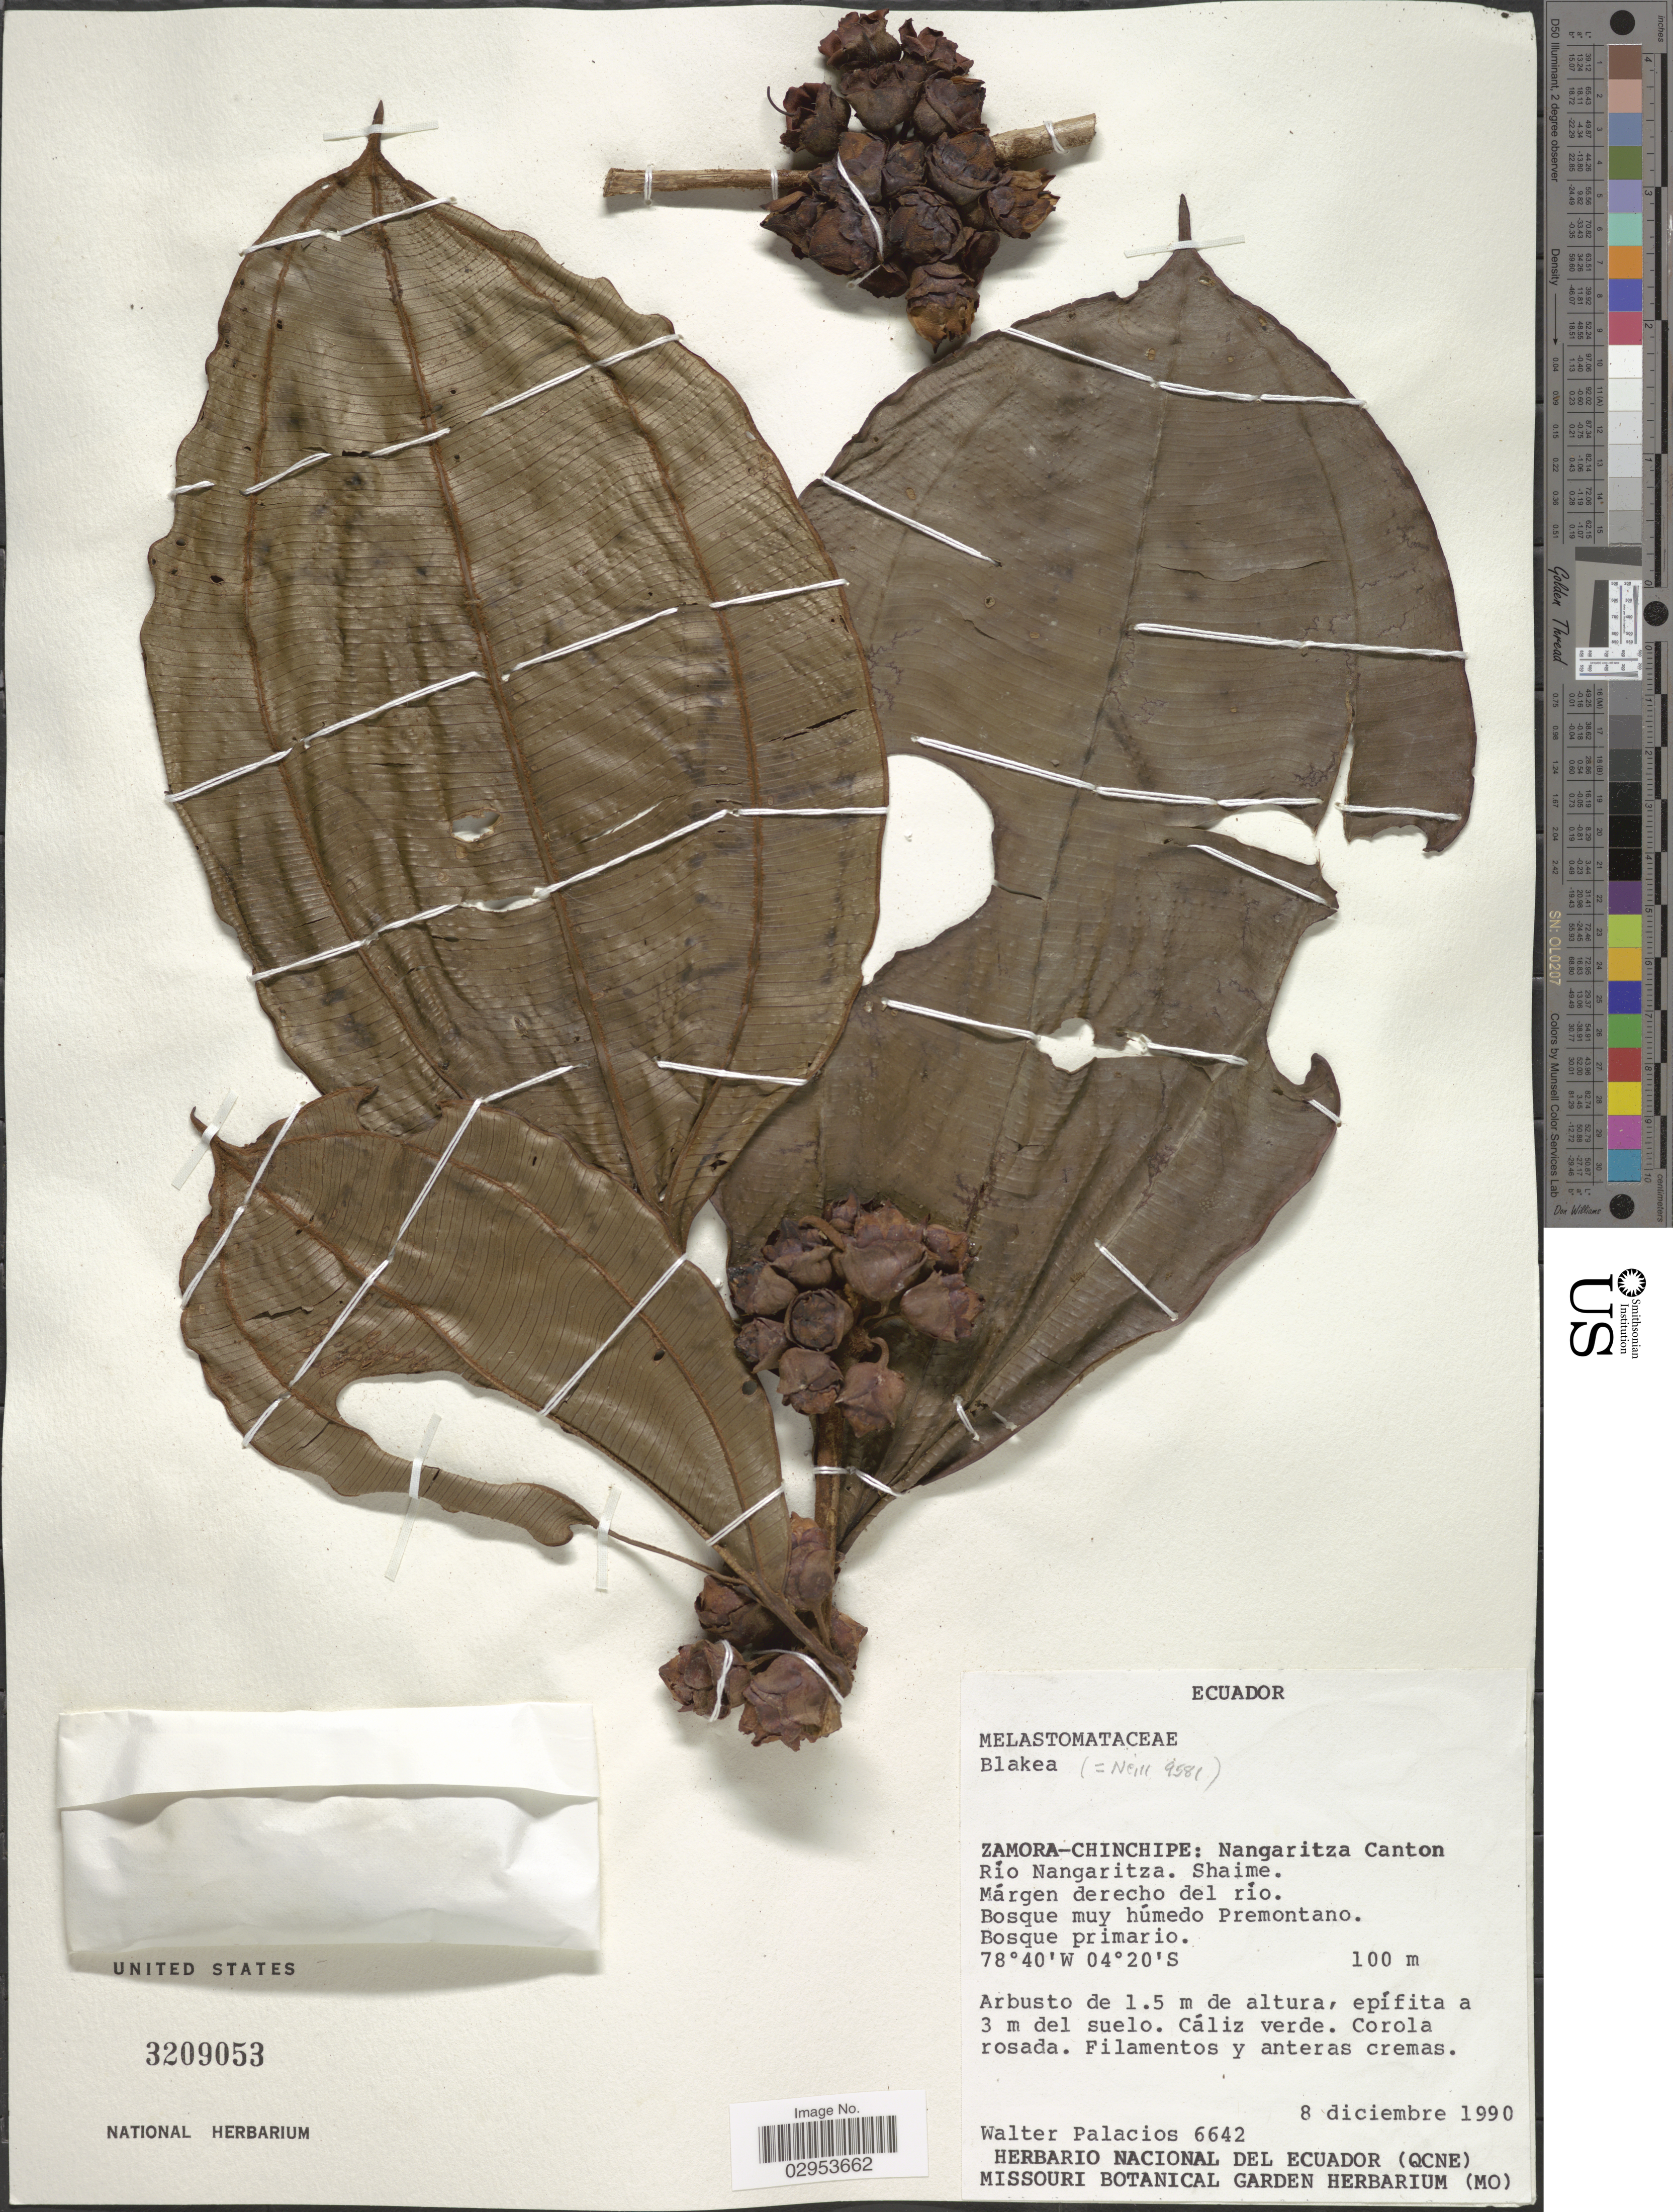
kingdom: Plantae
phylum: Tracheophyta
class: Magnoliopsida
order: Myrtales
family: Melastomataceae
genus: Blakea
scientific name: Blakea sp.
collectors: W. Palacios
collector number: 6642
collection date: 1990-12-08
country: Ecuador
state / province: Zamora-Chinchipe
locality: Nagaritza Canton Río Nangaritza. Shaime. Márgen derecho del río. Bosque muy húmedo Premontano.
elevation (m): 100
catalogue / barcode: US 3209053